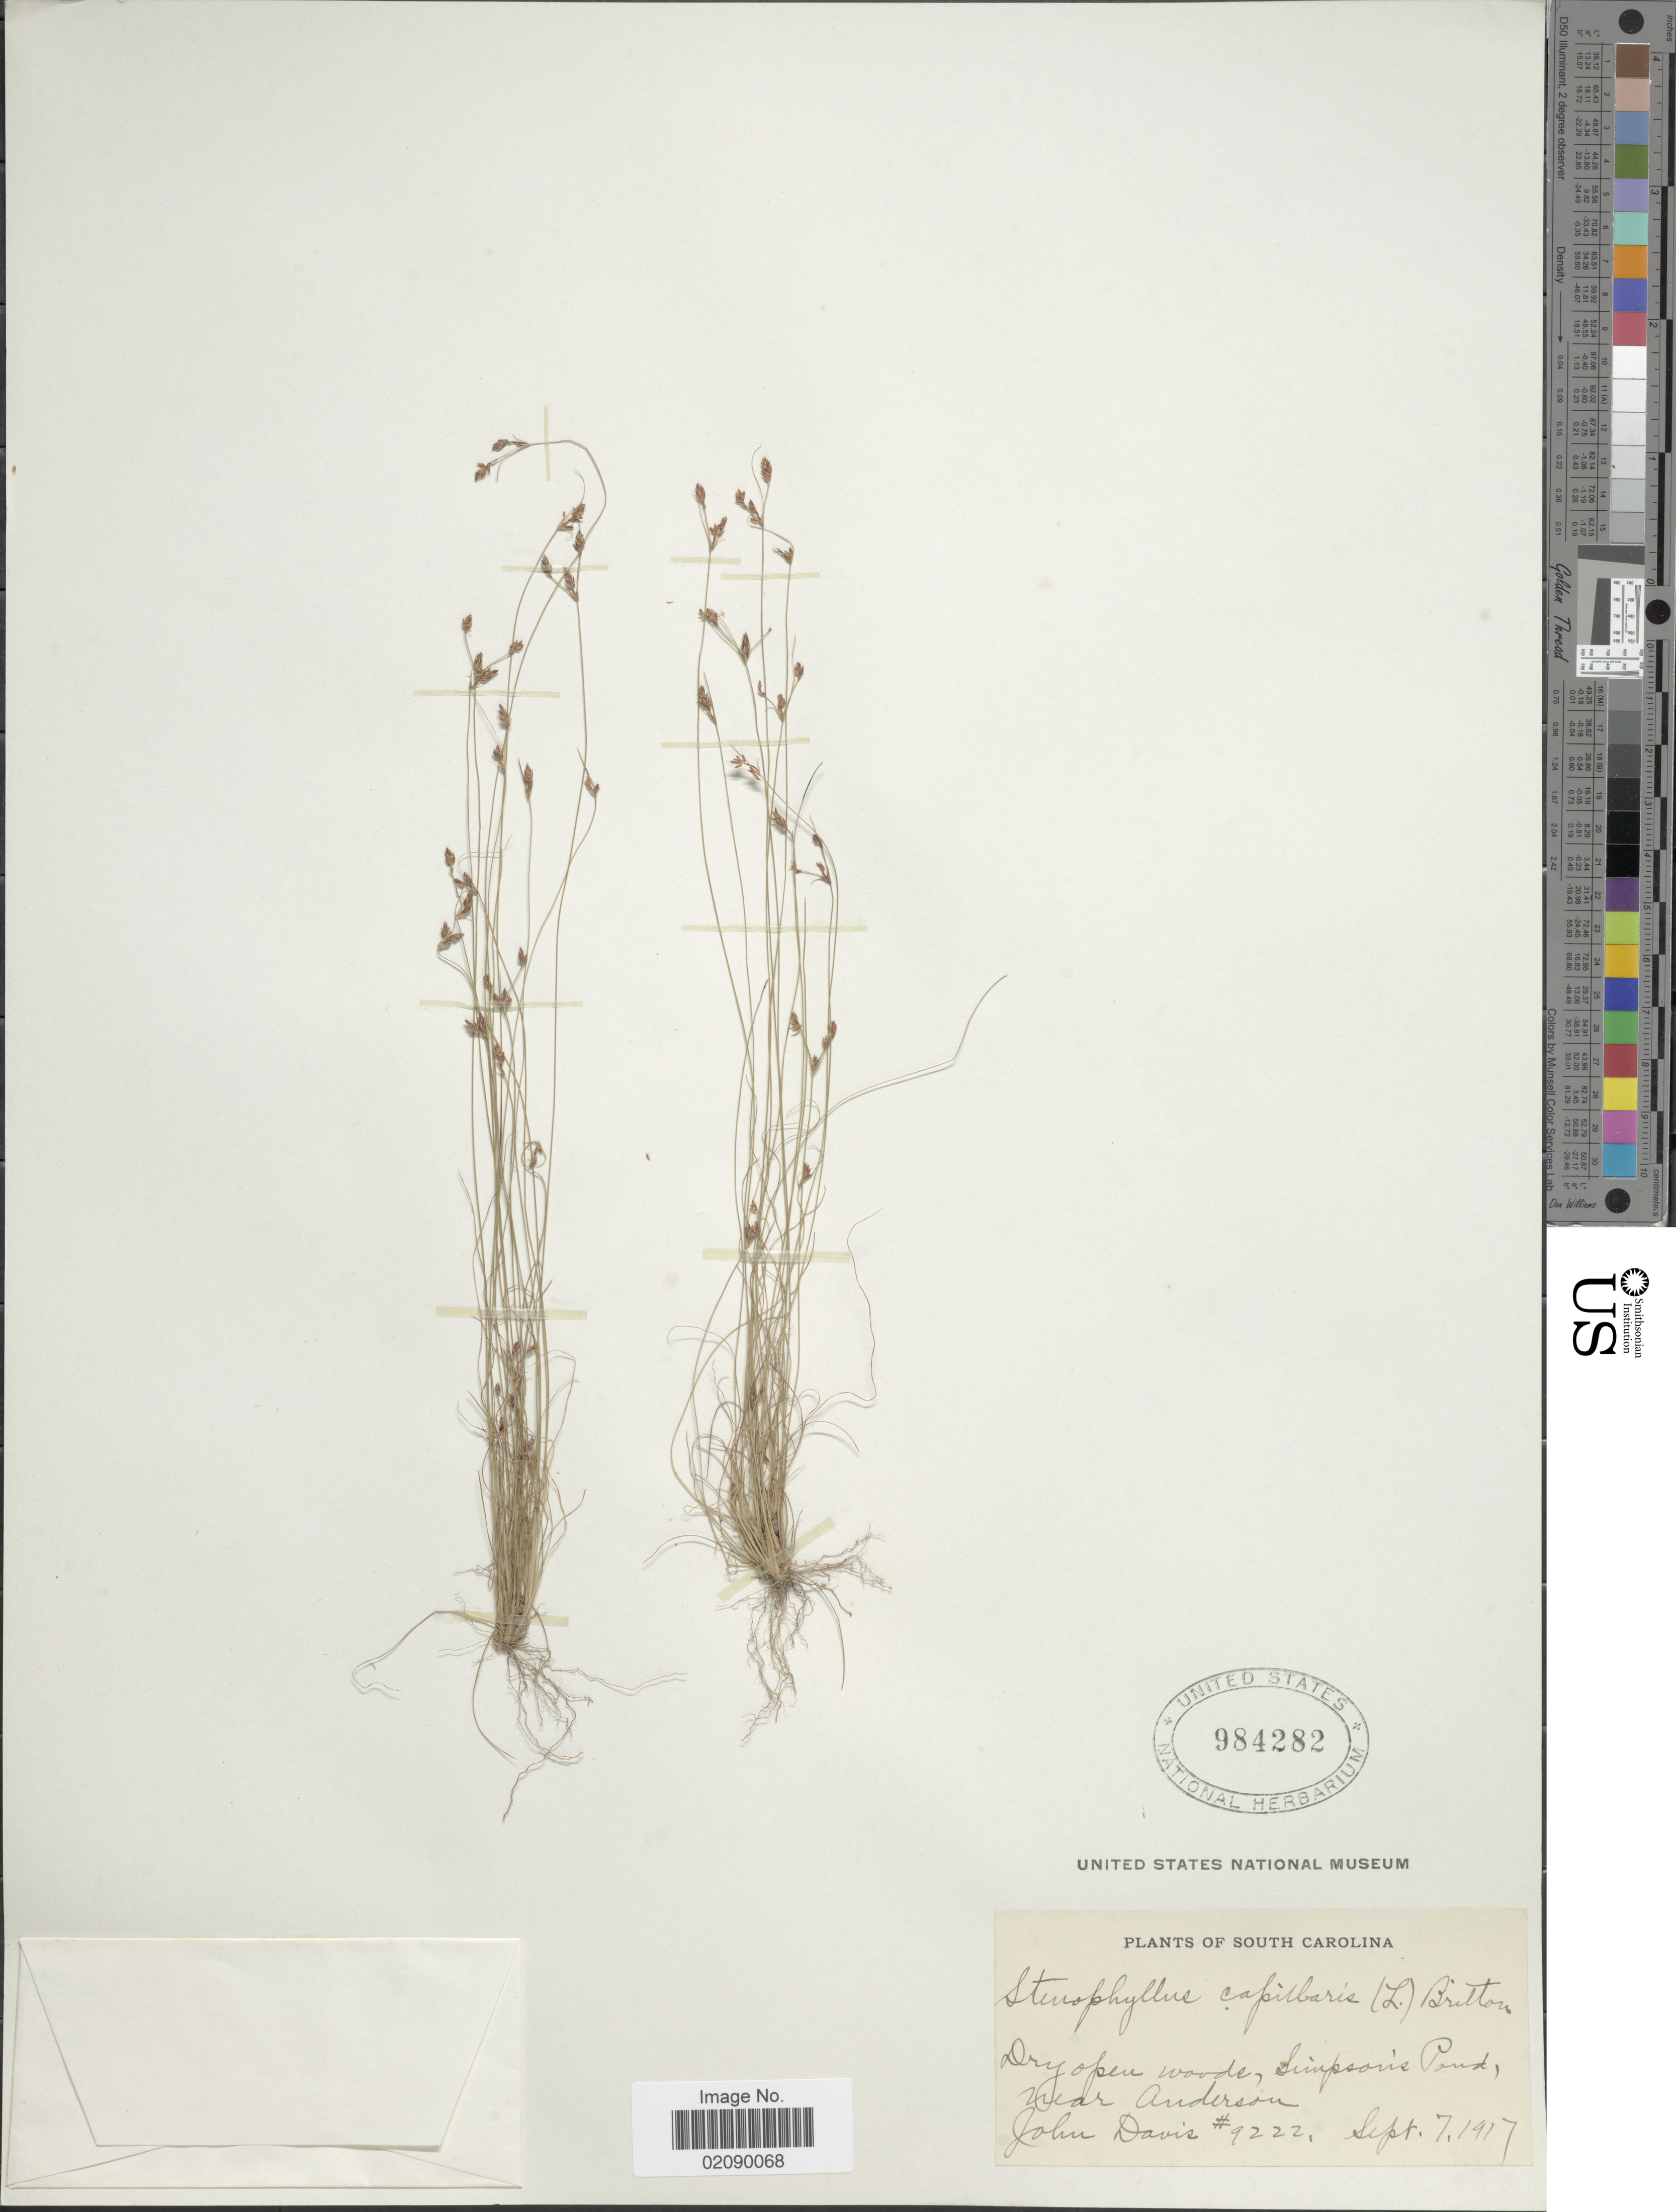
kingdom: Plantae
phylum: Tracheophyta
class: Liliopsida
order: Poales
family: Cyperaceae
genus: Bulbostylis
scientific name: Bulbostylis capillaris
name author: (L.) Kunth ex C.B. Clarke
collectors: J. Davis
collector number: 9222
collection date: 1917-09-07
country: United States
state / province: South Carolina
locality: Dry open woods, Simpson's Pond, near Anderson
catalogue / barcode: US 984282